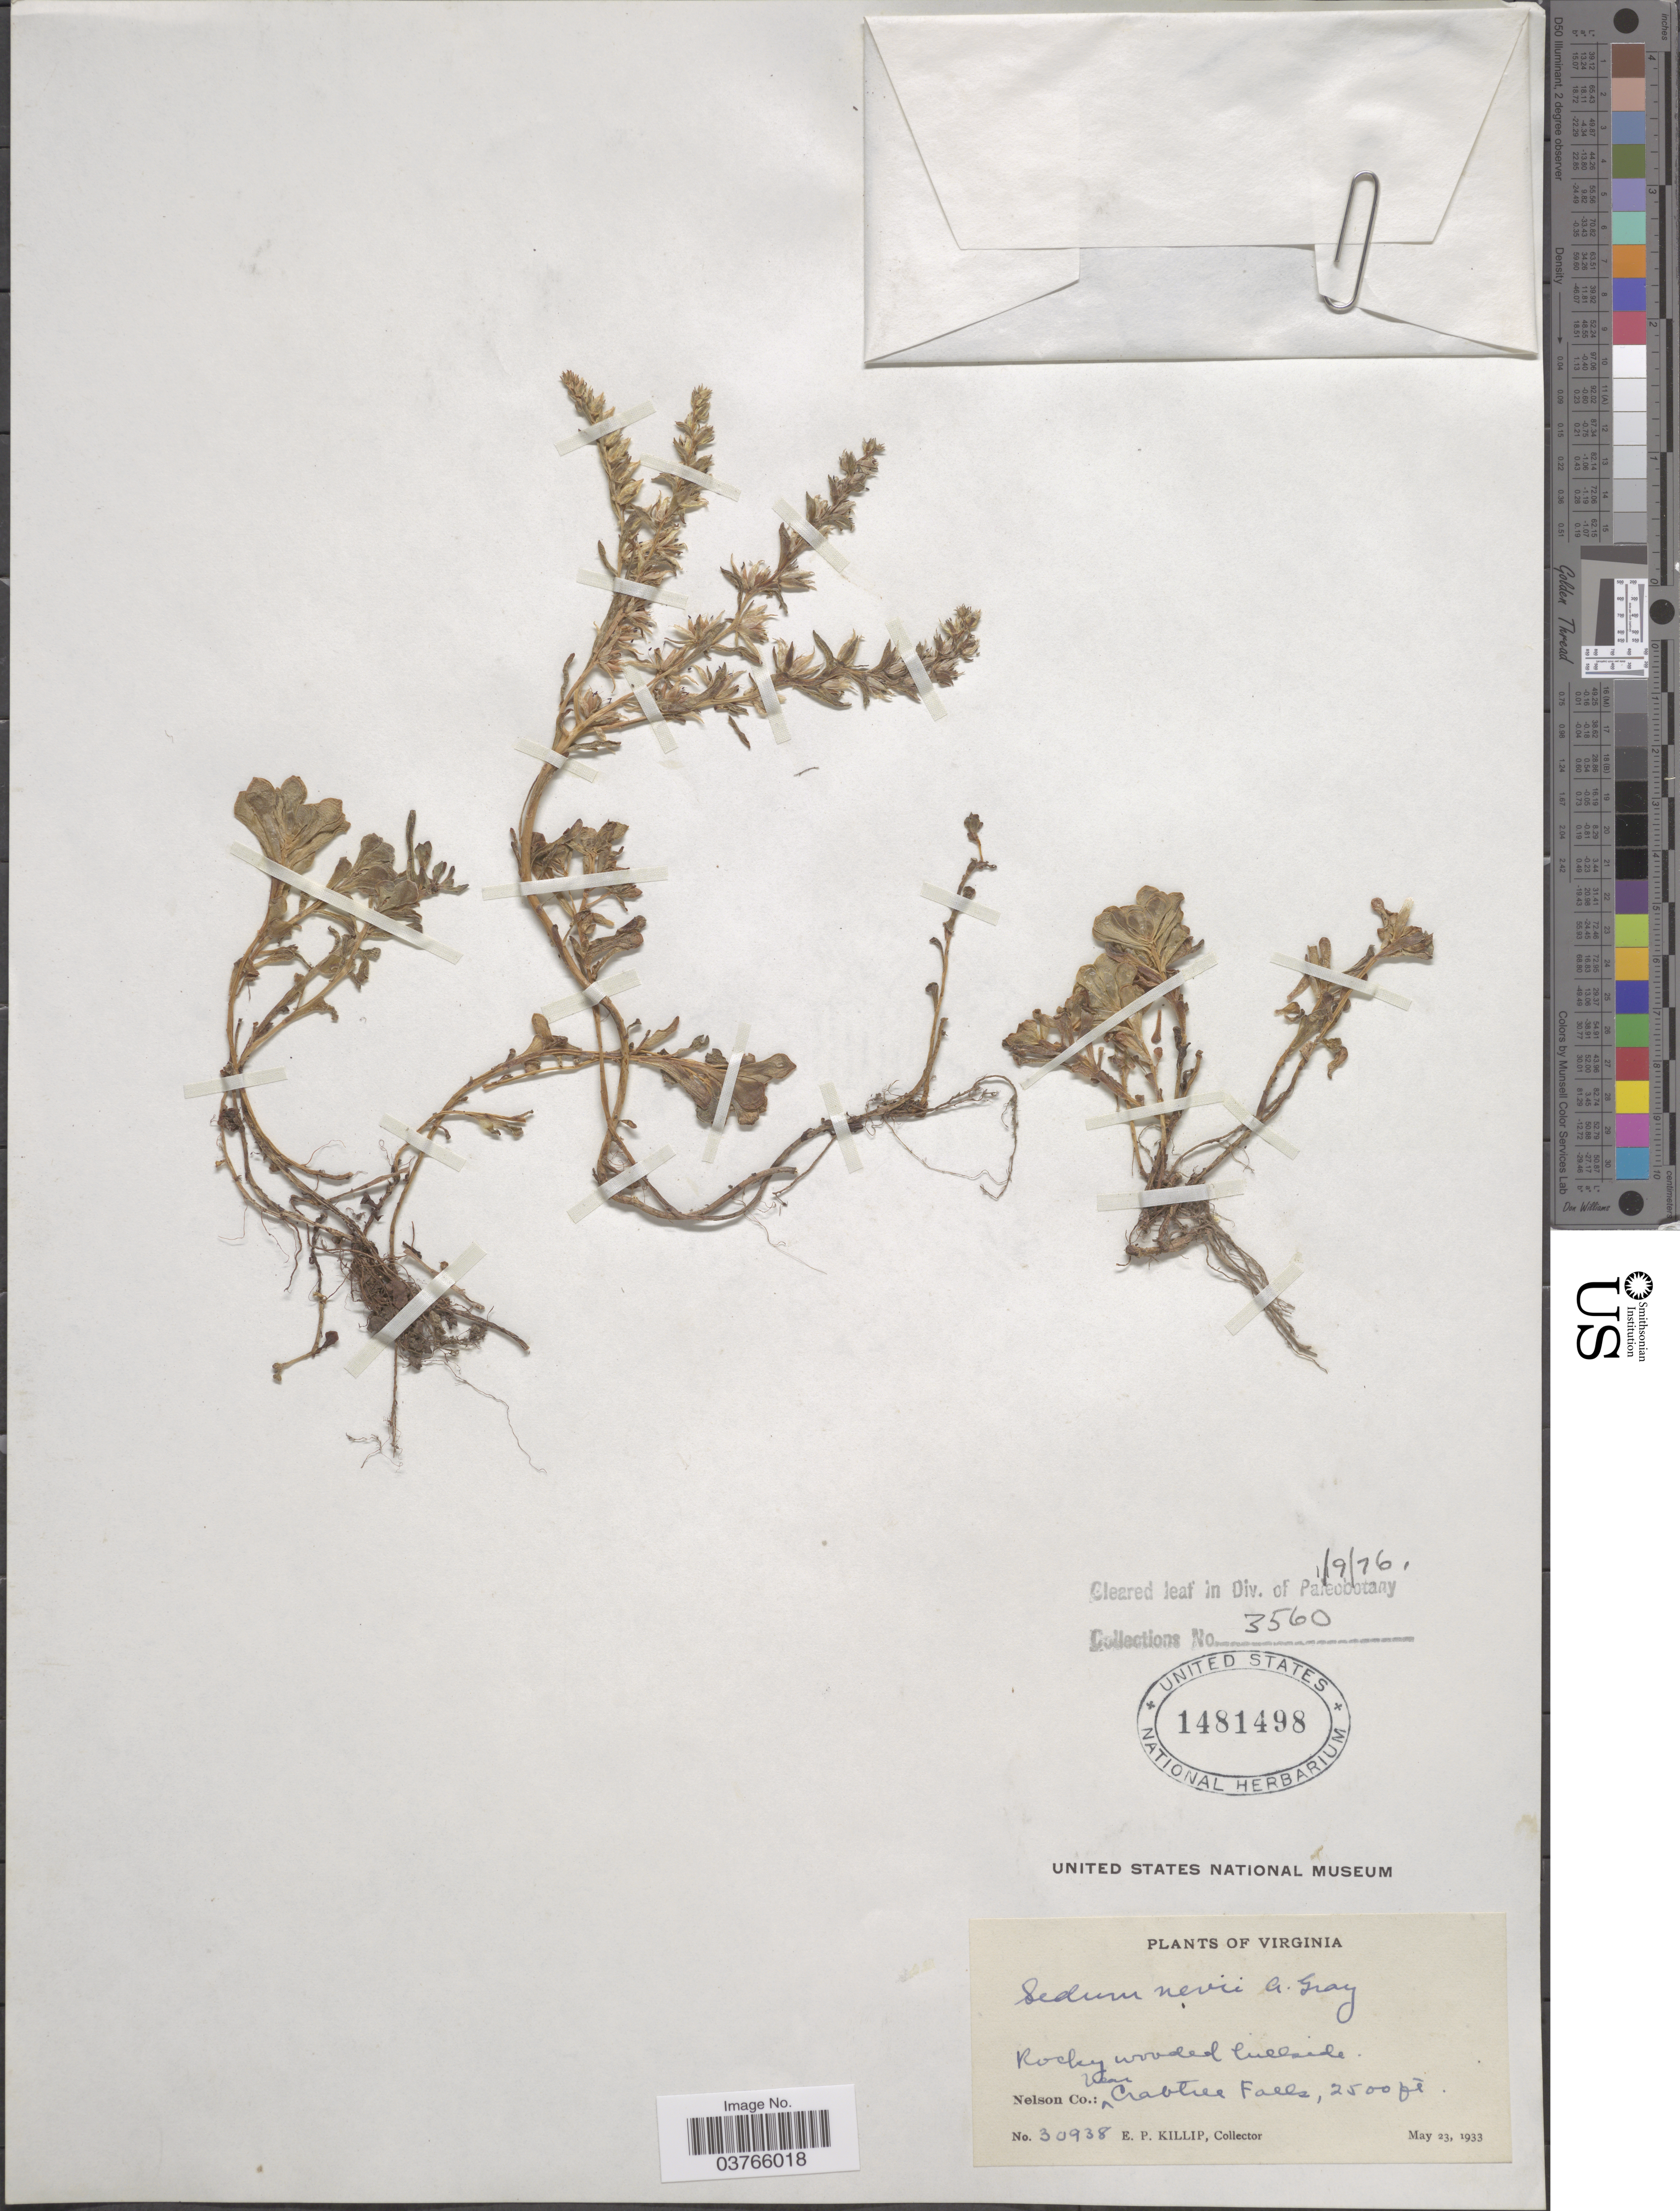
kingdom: Plantae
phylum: Tracheophyta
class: Magnoliopsida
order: Saxifragales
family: Crassulaceae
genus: Sedum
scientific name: Sedum glaucophyllum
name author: R.T. Clausen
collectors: E. P. Killip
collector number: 30938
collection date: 1933-05-23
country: United States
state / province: Virginia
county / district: Nelson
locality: Rocky wooded hillside near Crabtree Falls.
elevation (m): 762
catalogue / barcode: US 1481498